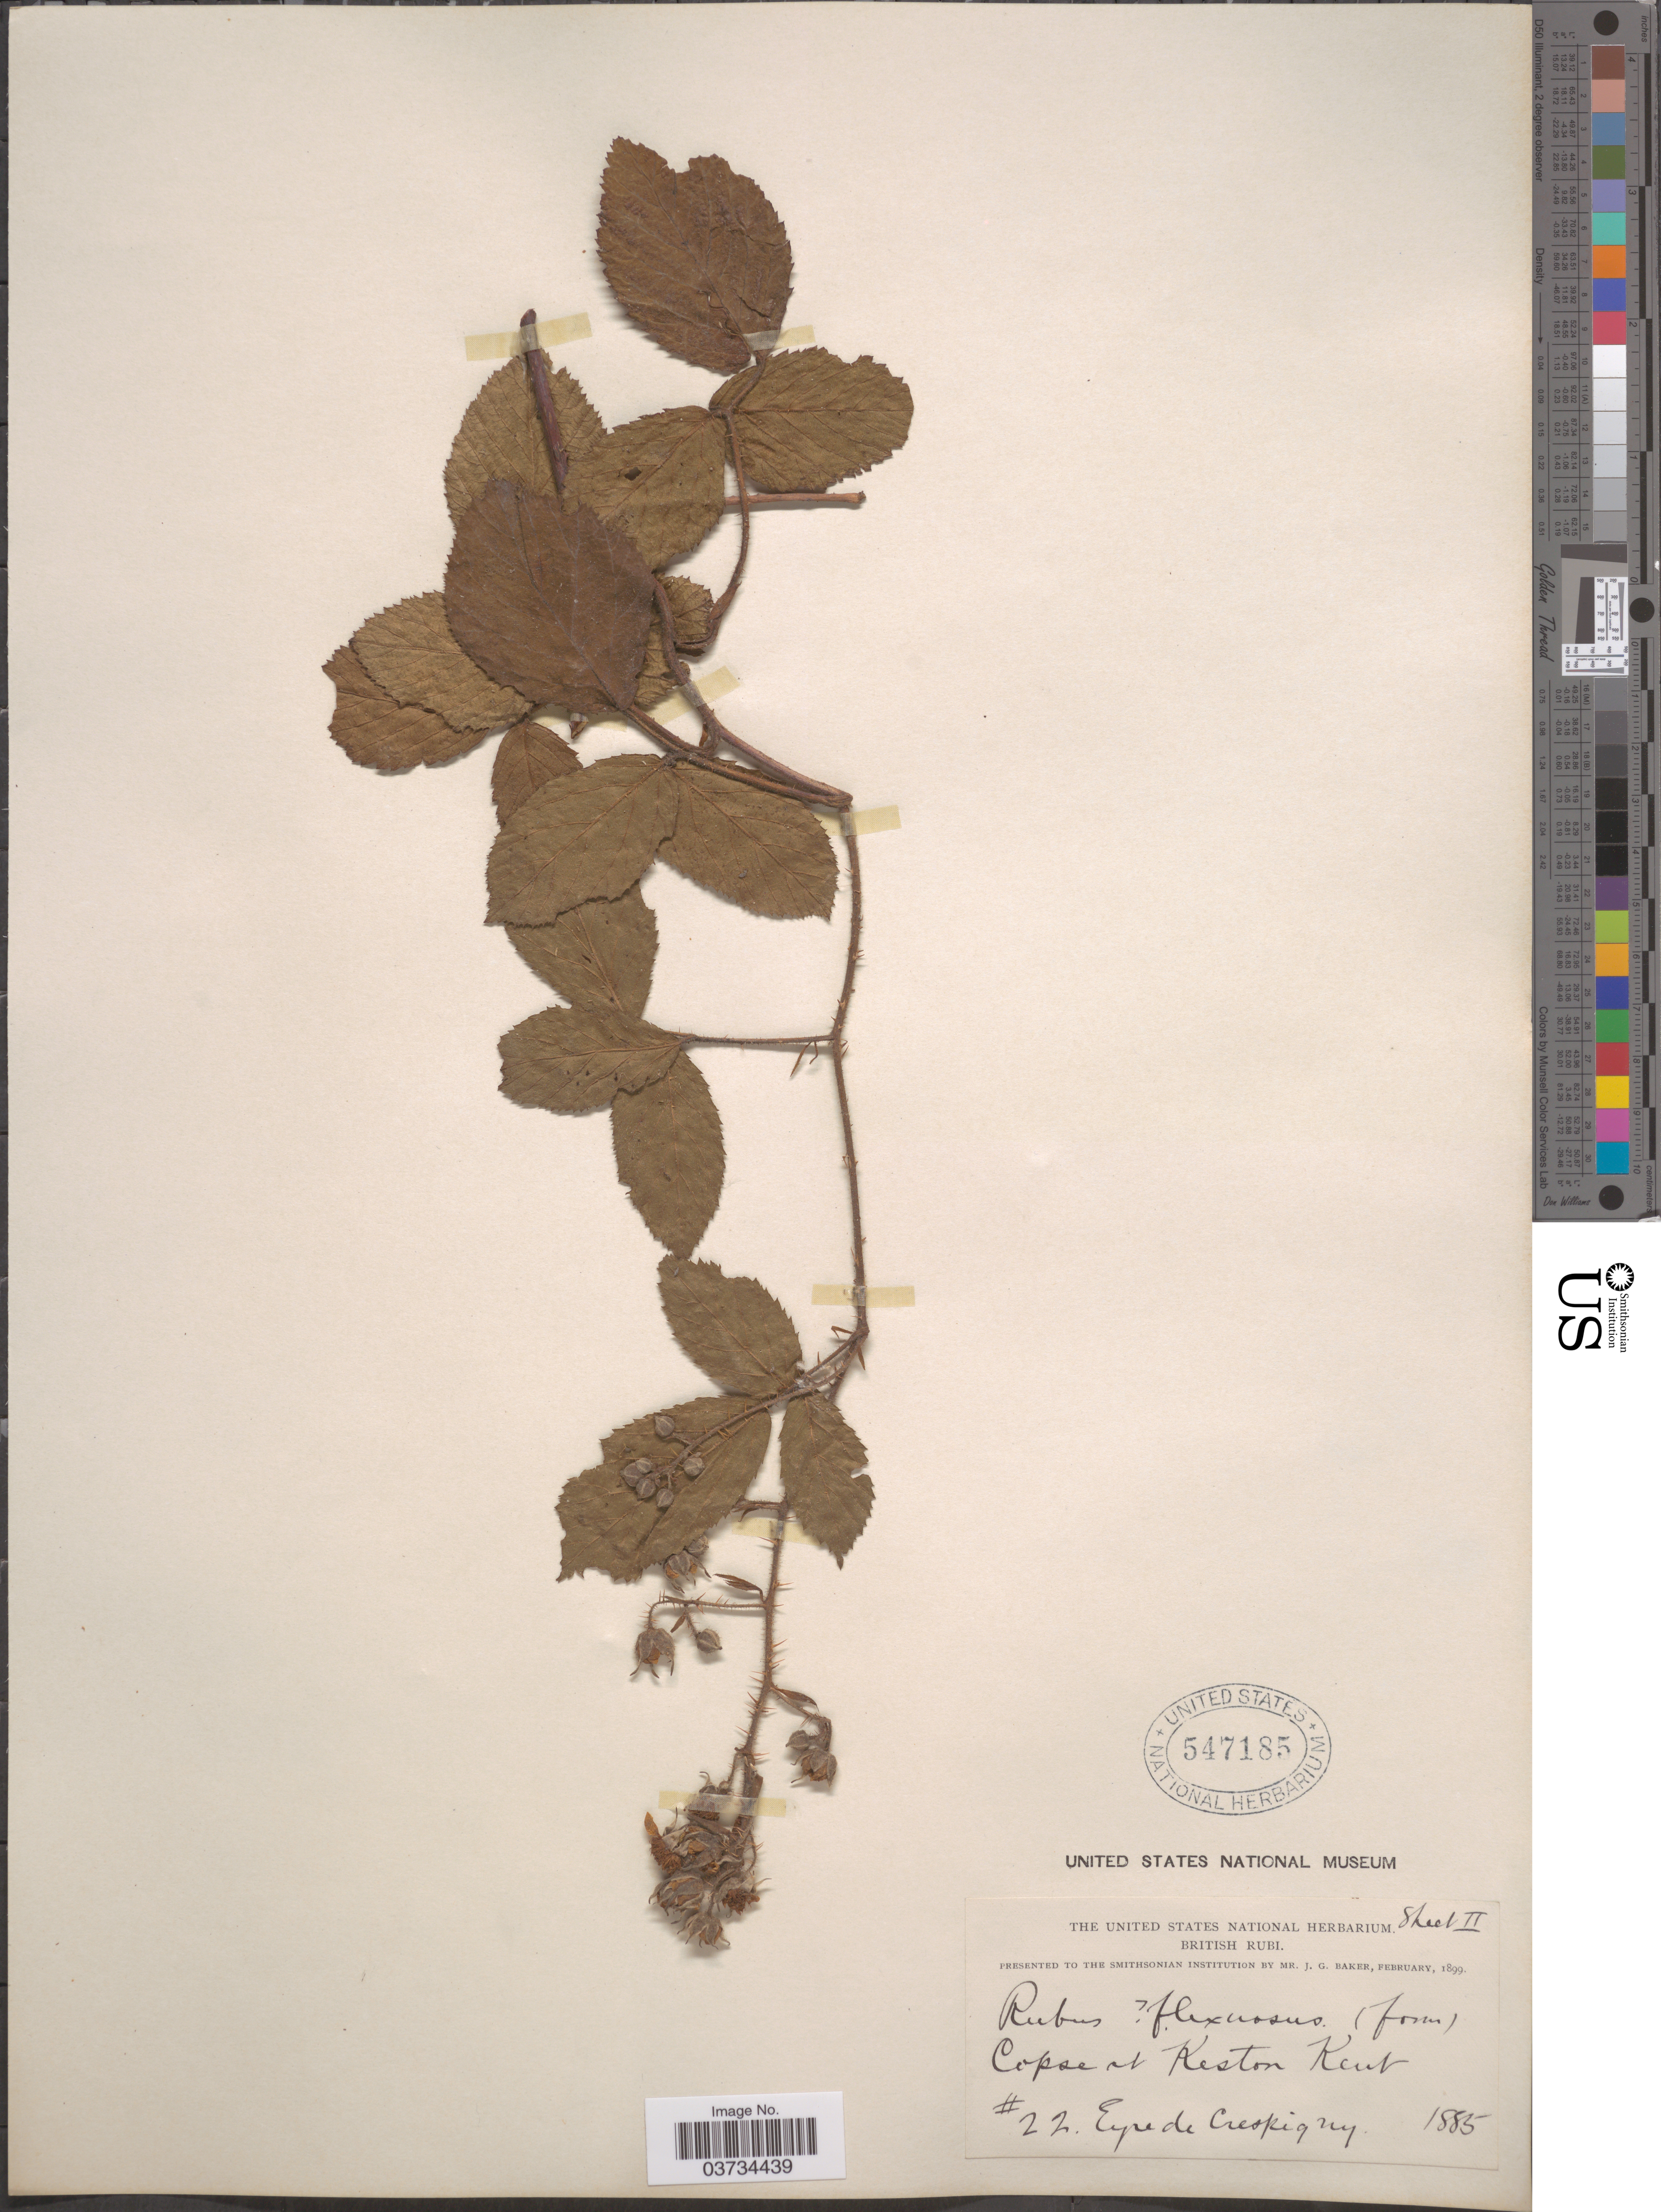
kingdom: Plantae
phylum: Tracheophyta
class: Magnoliopsida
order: Rosales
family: Rosaceae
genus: Rubus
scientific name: Rubus flexuosus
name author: P.J. Müll. & Lefèvre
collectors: E. de Crespigny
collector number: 22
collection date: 1885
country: United Kingdom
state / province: England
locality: Keston Kent.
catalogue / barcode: US 547185